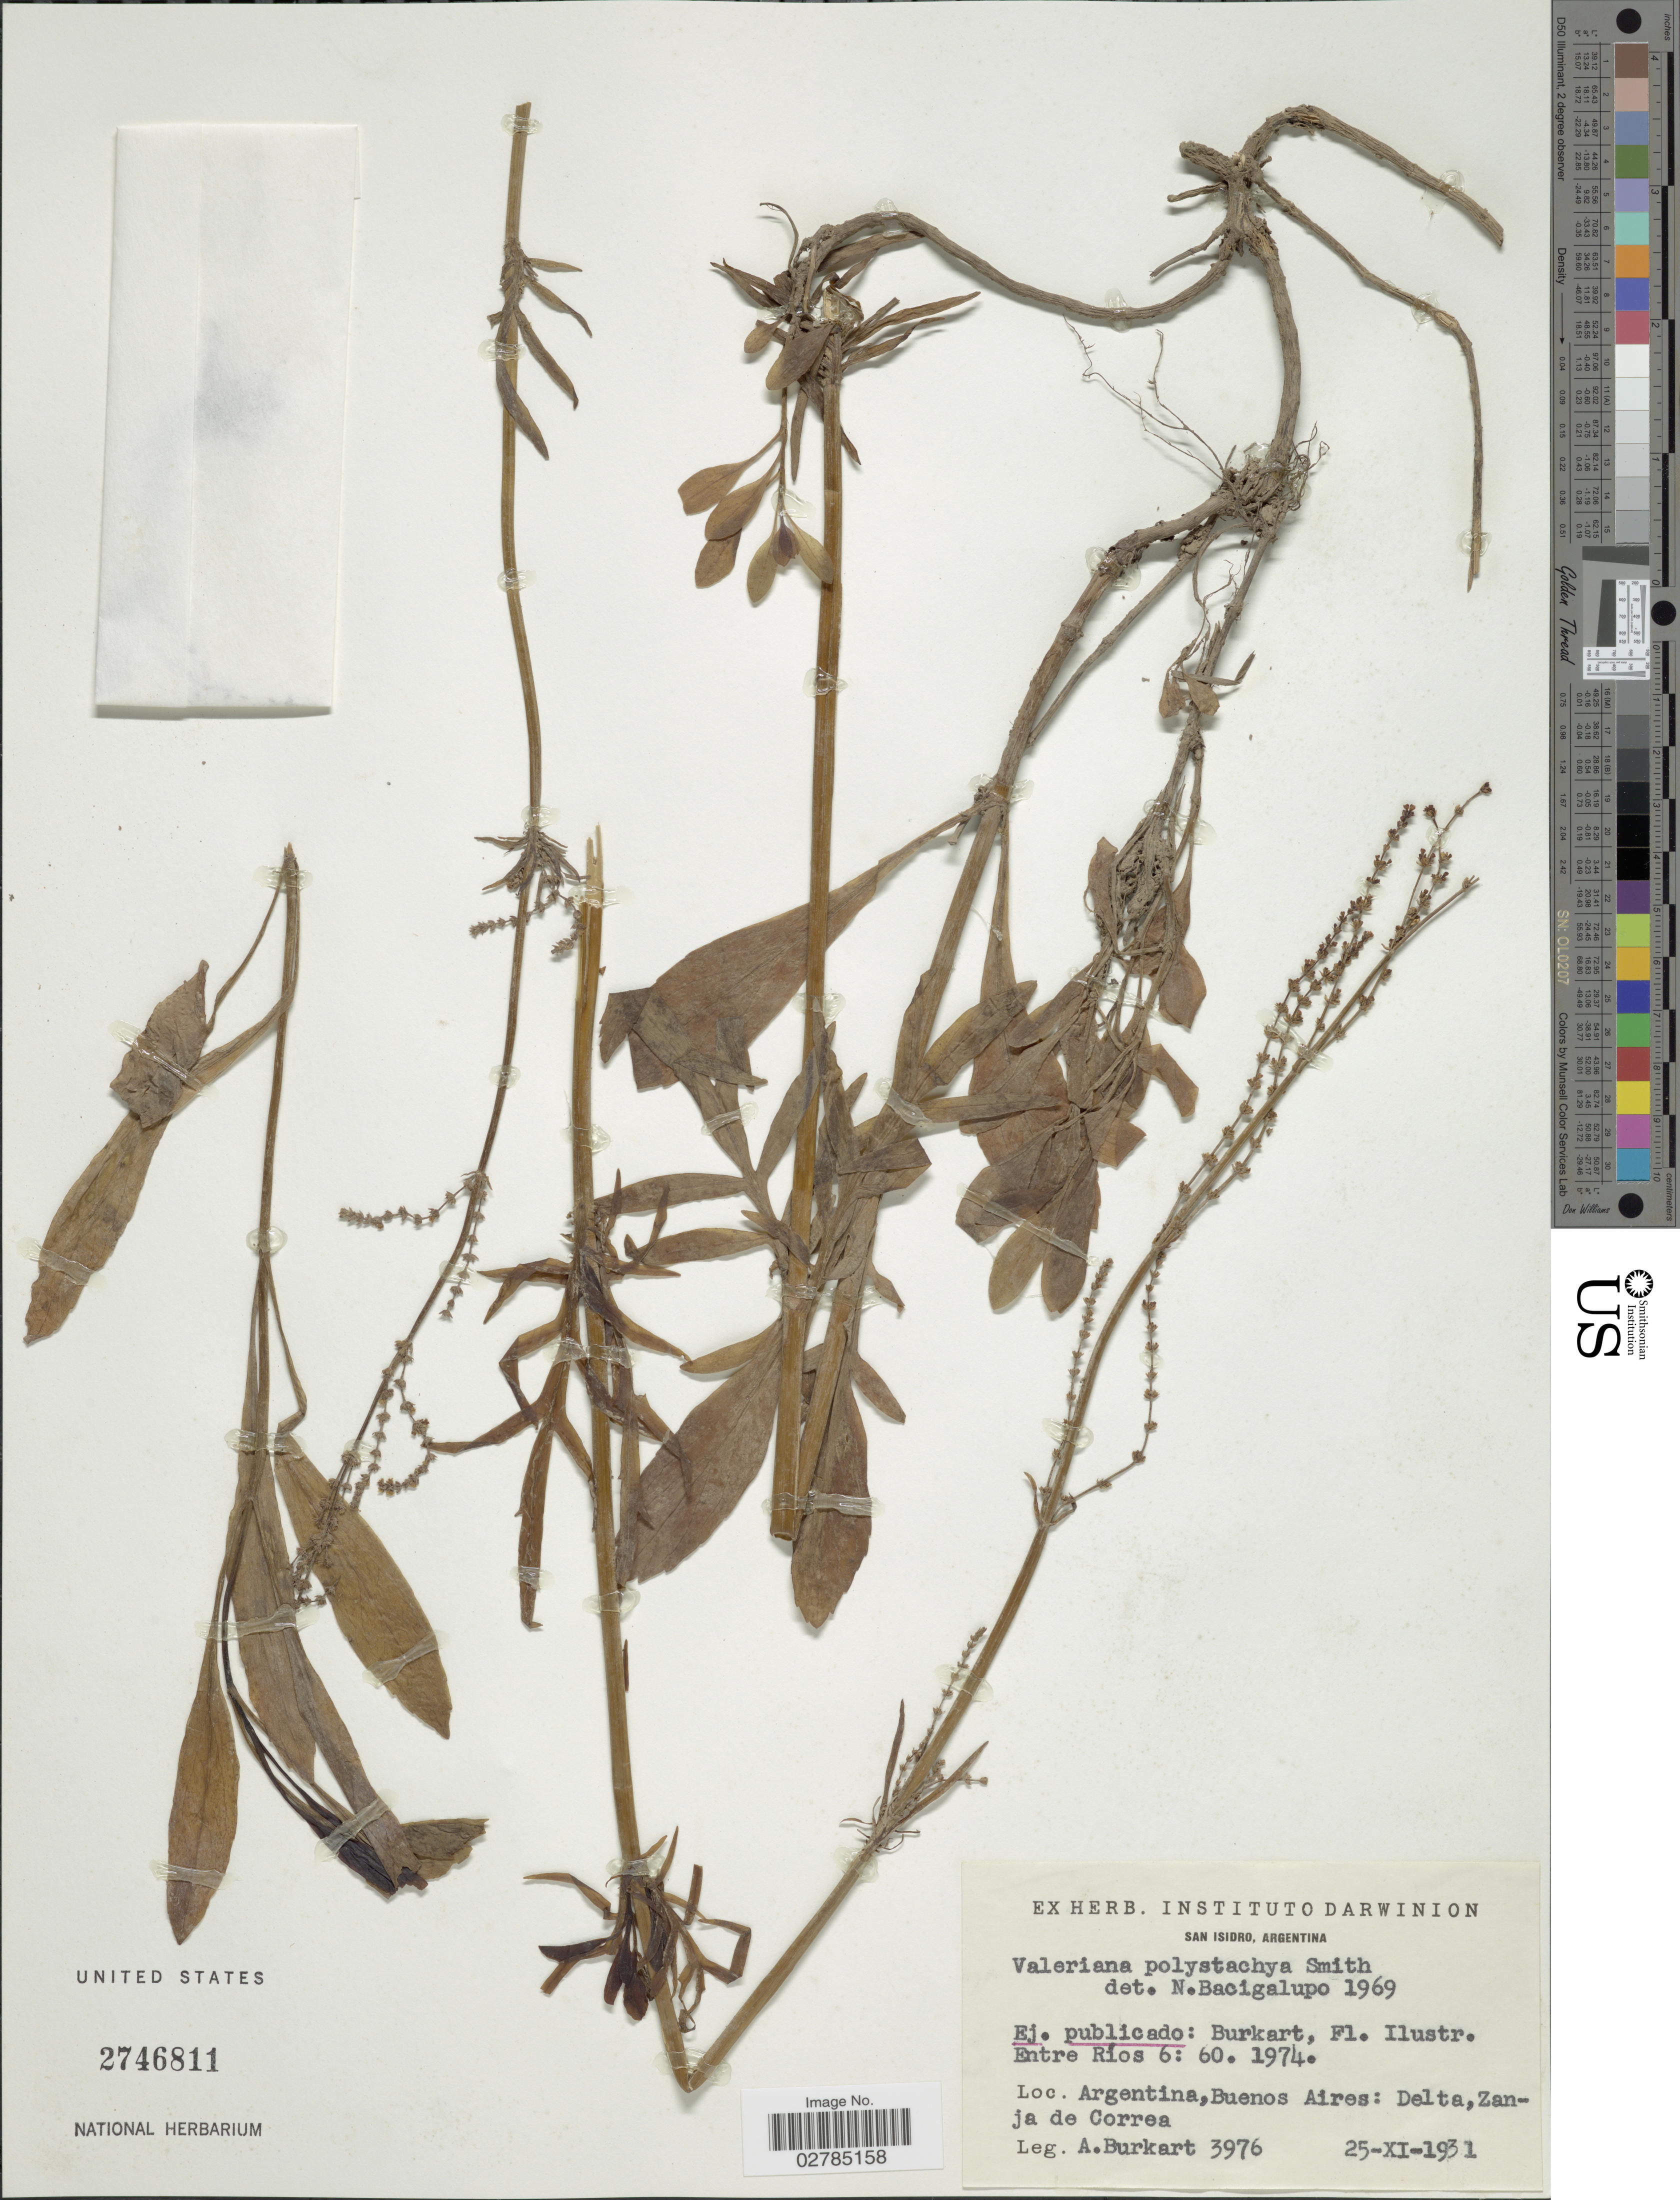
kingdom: Plantae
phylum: Tracheophyta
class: Magnoliopsida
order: Dipsacales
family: Caprifoliaceae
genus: Valeriana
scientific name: Valeriana polystachya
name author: Sm.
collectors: A. E. Burkart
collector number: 3976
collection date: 1931-11-25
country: Argentina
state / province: Buenos Aires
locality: Entre Ríos 6: 60. Delta, Zanja de Correa.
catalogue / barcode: US 2746811